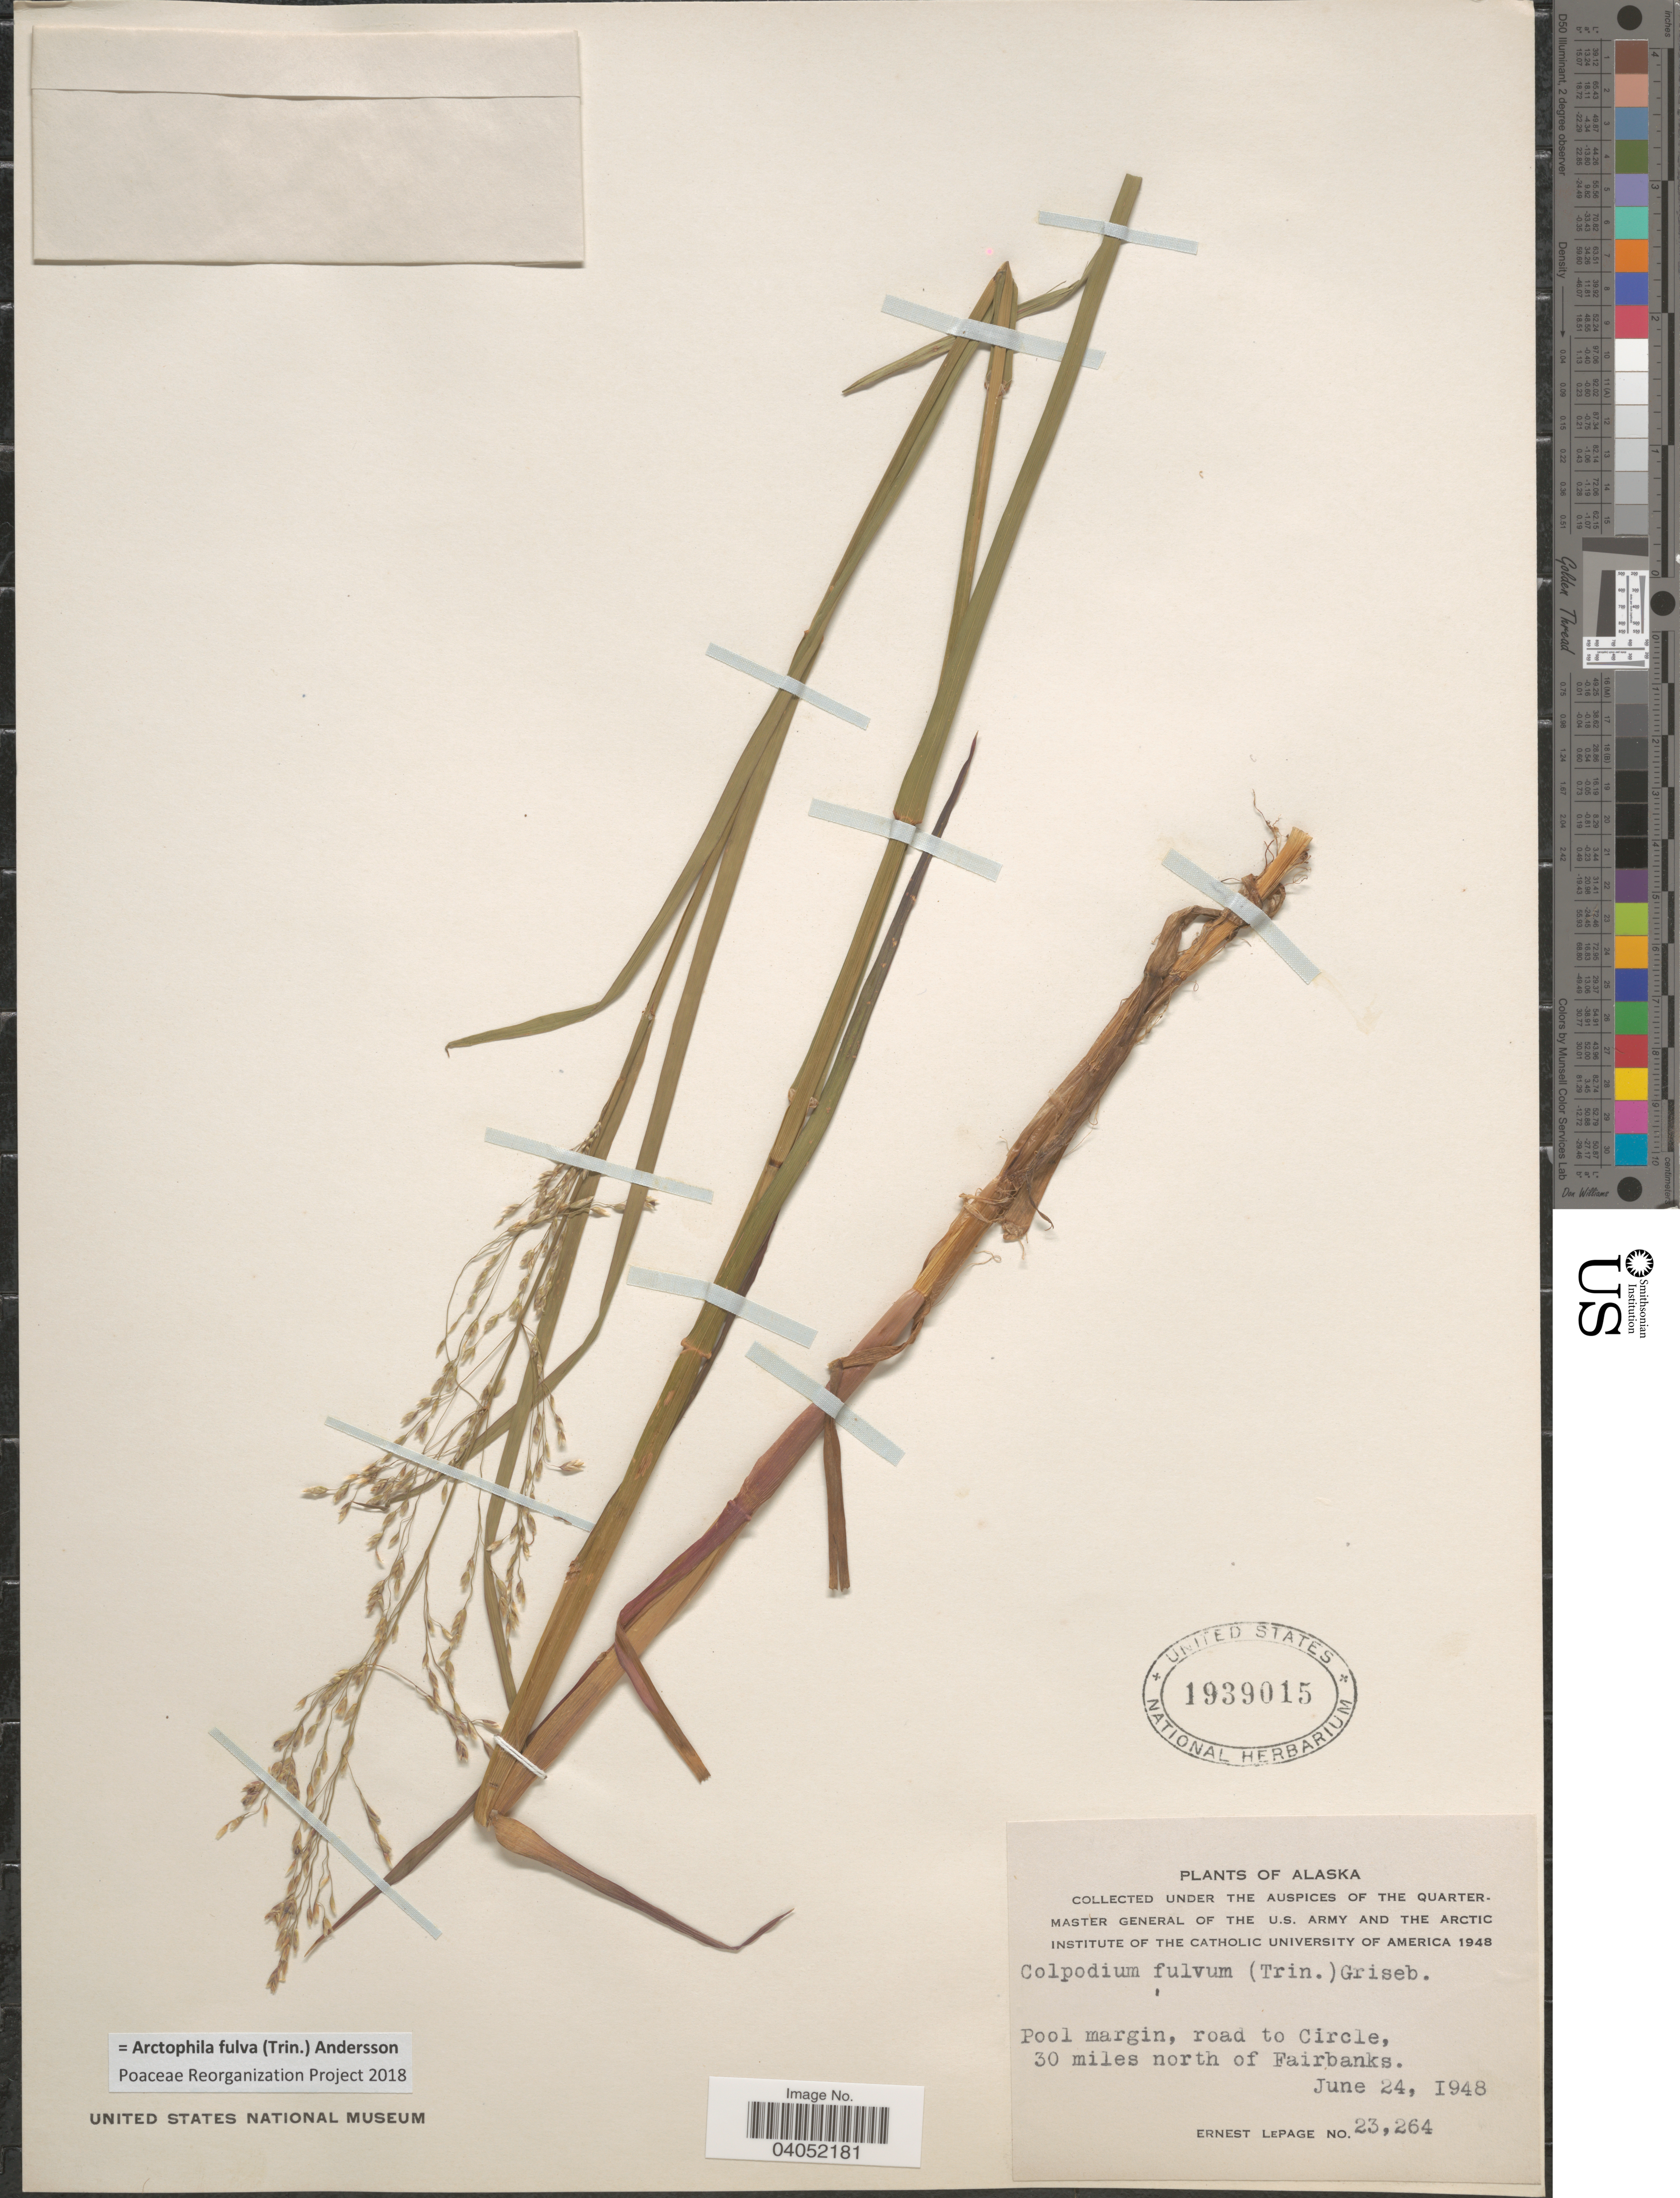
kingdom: Plantae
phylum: Tracheophyta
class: Liliopsida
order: Poales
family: Poaceae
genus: Arctophila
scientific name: Arctophila fulva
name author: (Trin.) Andersson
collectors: E. Lepage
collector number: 23264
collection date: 1948-06-24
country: United States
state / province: Alaska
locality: Road to Circle, 30 miles north of Fairbanks.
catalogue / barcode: US 1939015